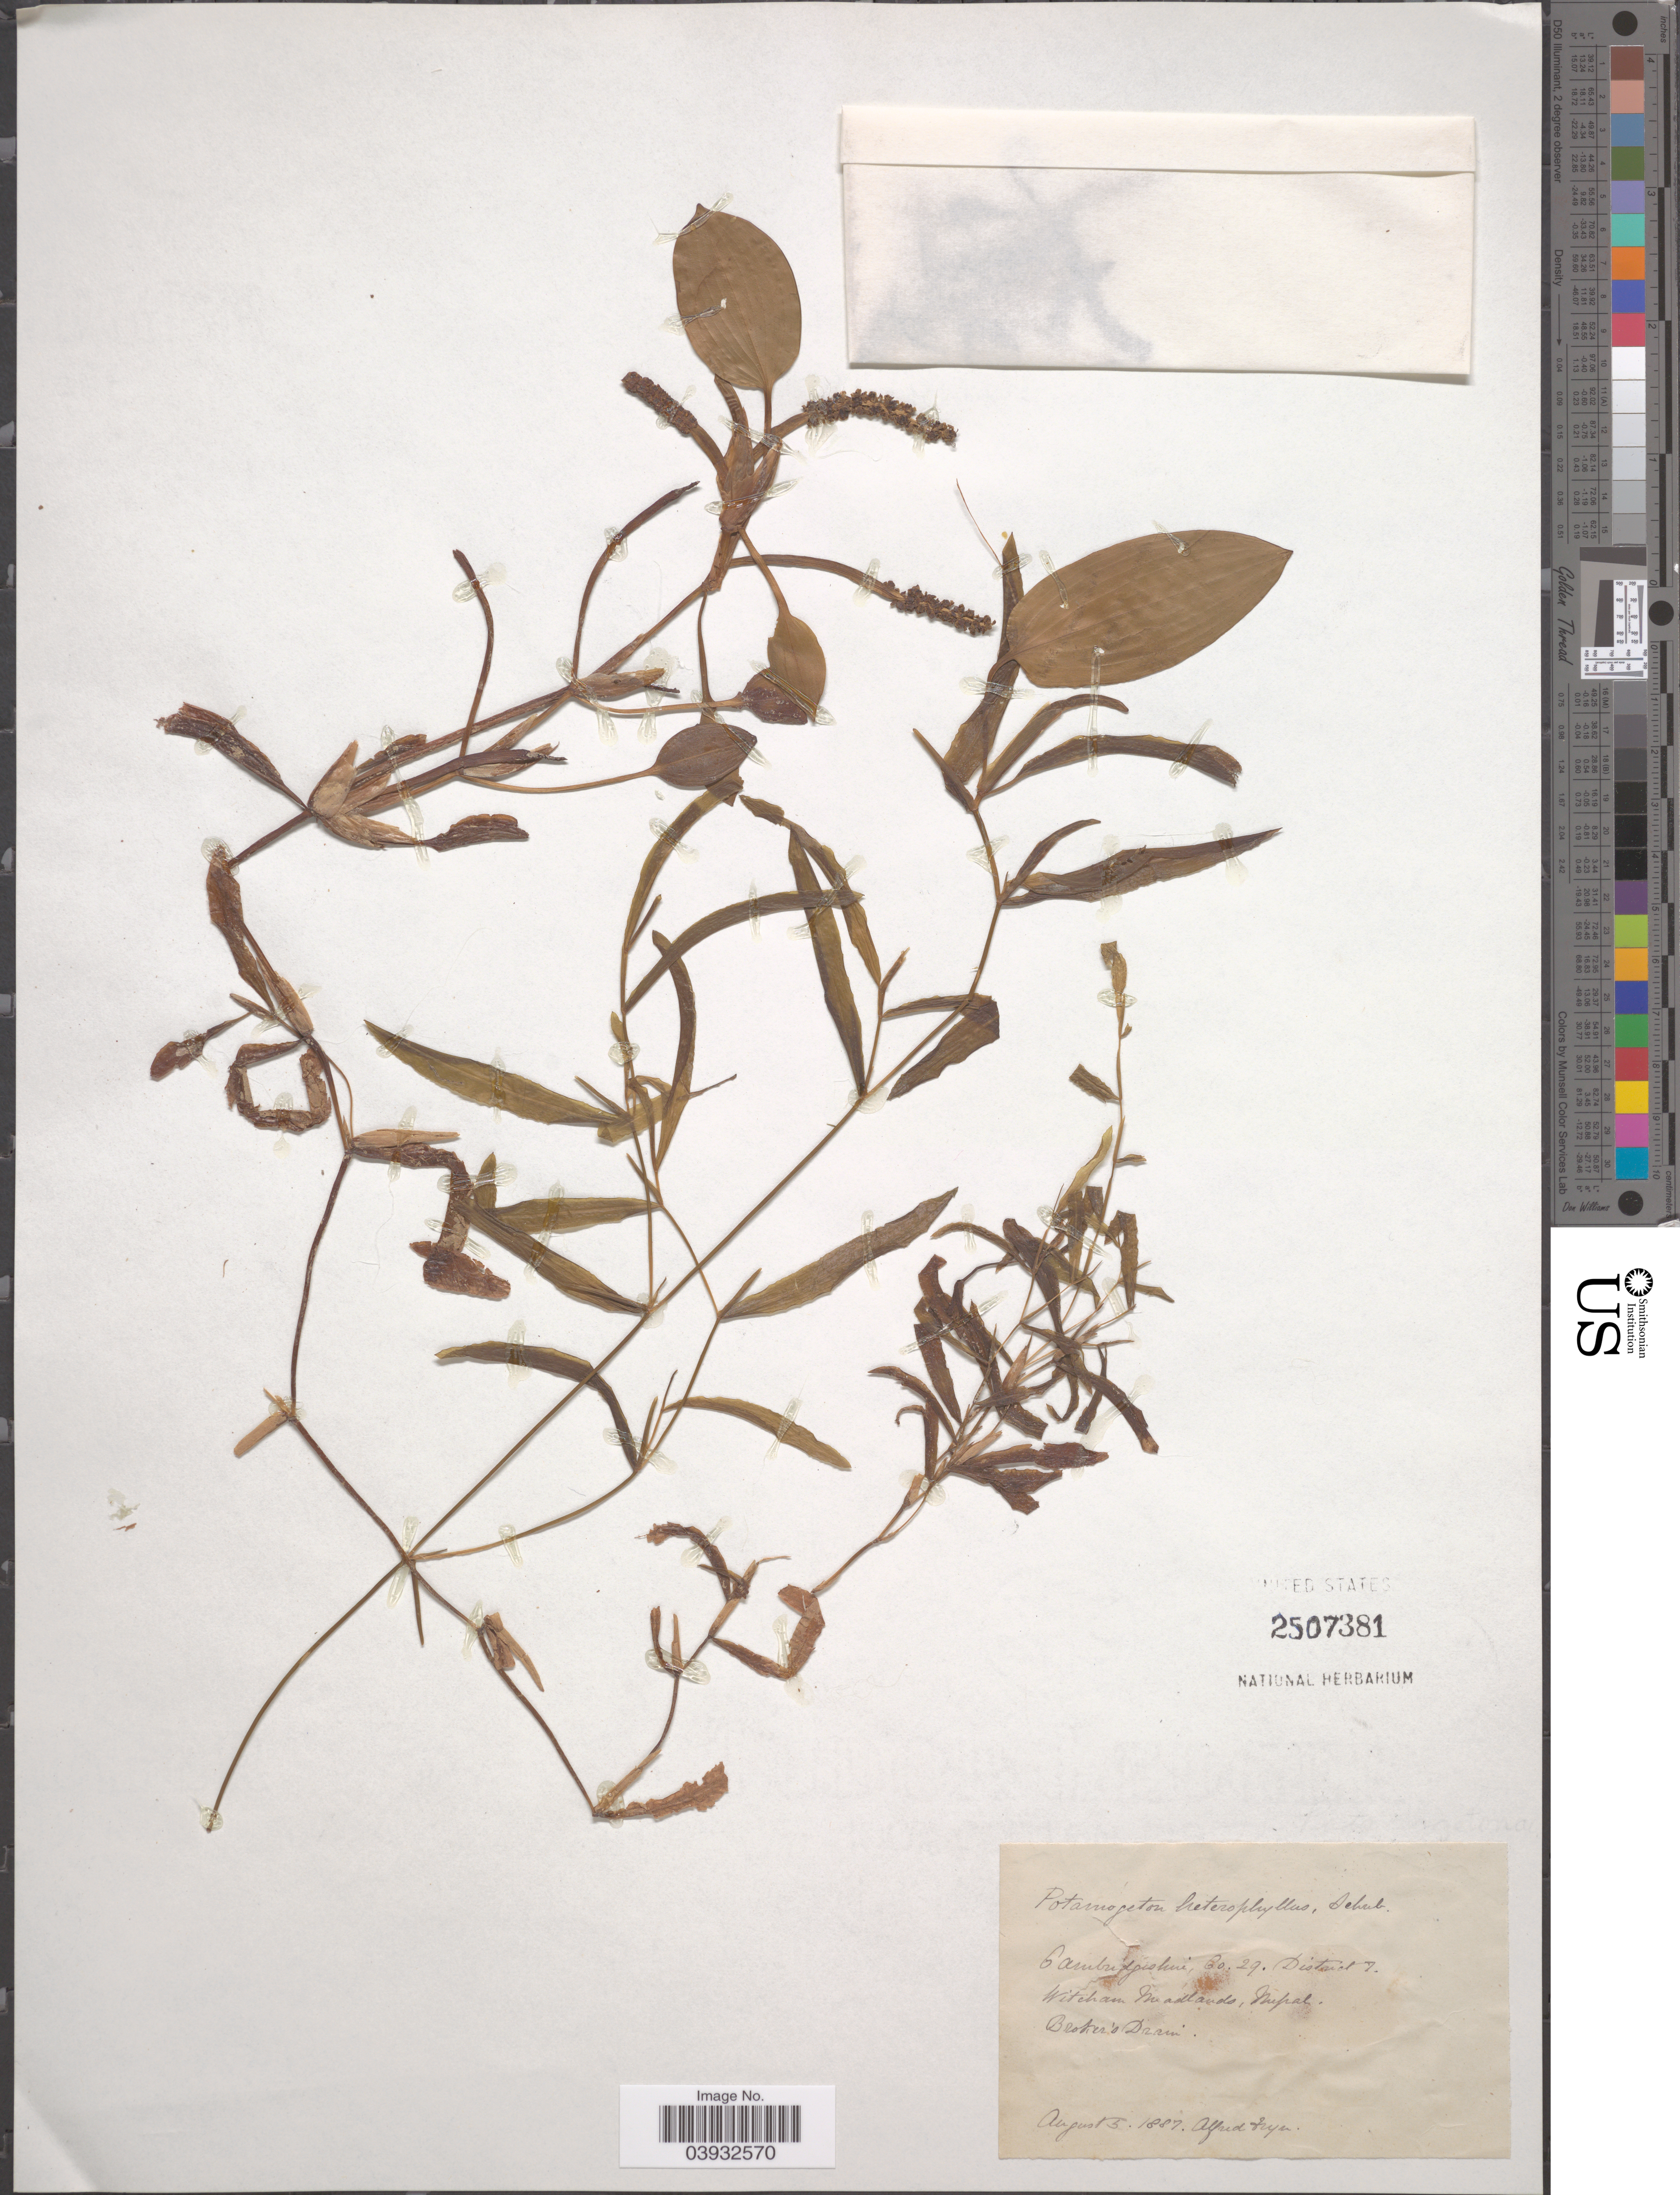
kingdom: Plantae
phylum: Tracheophyta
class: Liliopsida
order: Alismatales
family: Potamogetonaceae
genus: Potamogeton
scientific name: Potamogeton heterophyllus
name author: Schreb.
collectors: A. Fryer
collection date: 1887-08-05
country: United Kingdom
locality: Cambridgeshire, Co. 29. District 7. Witcham Meadlands, Mepal. Broker's Drain.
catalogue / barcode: US 2507381